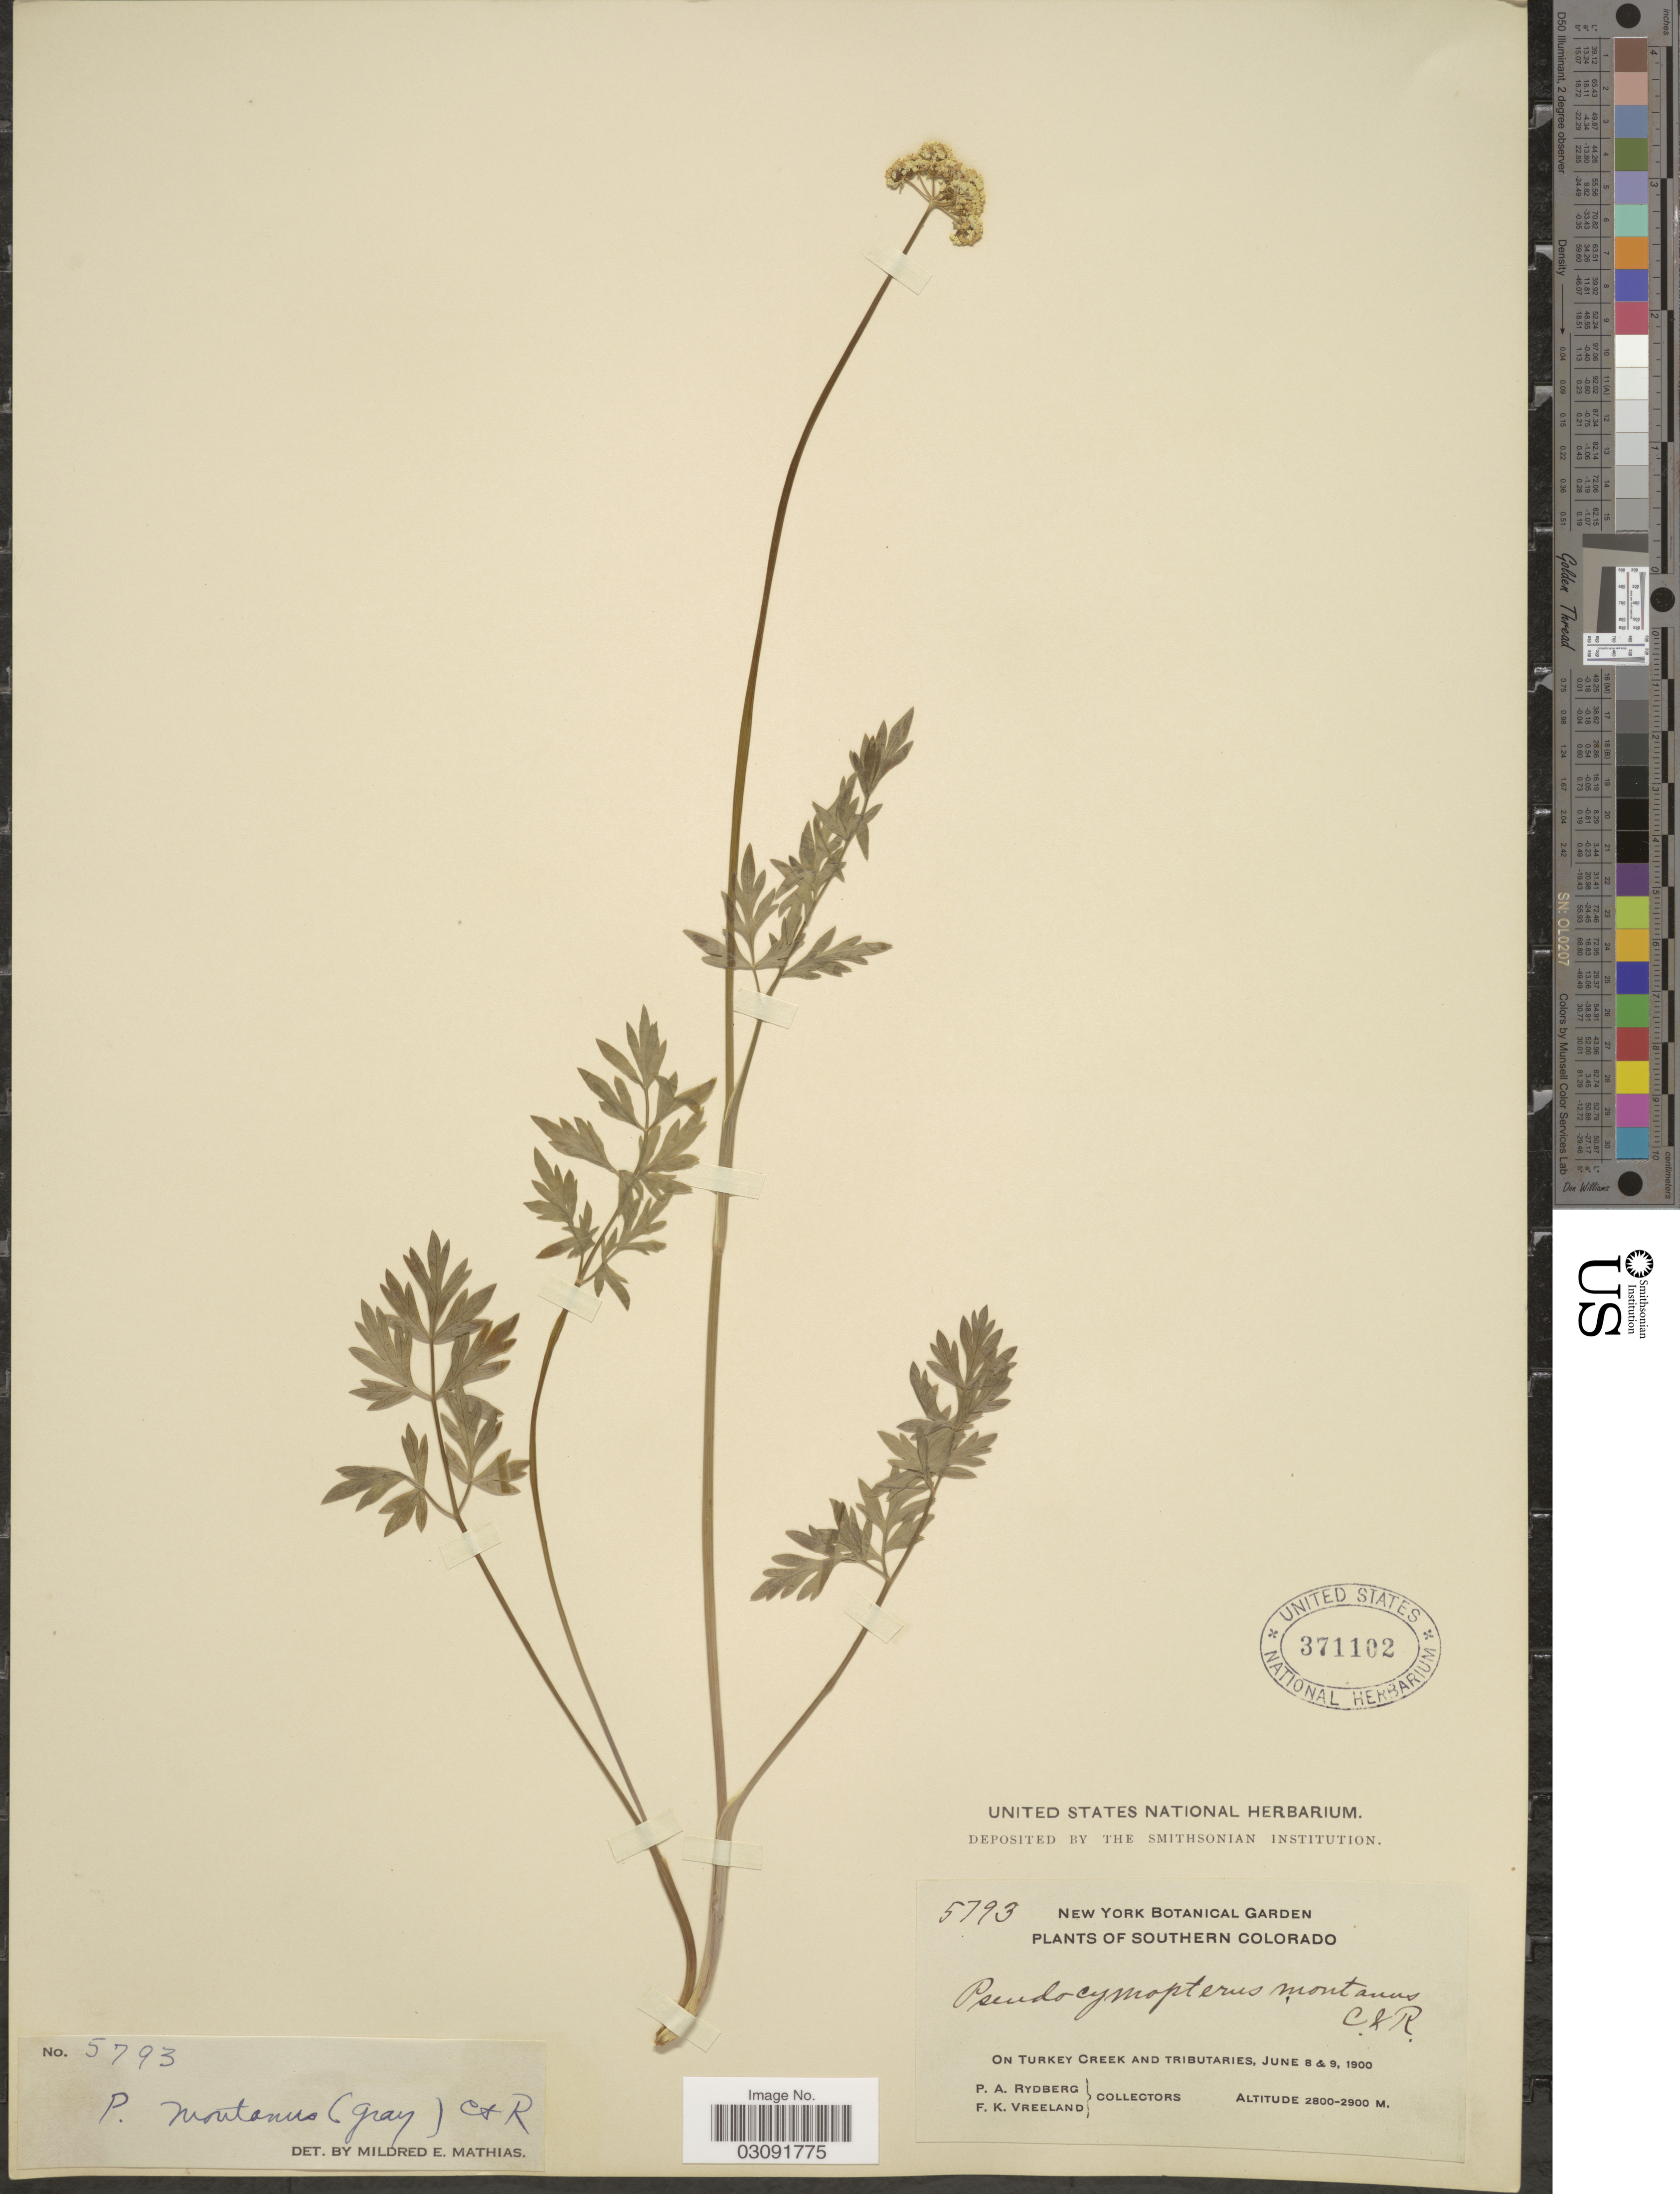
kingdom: Plantae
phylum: Tracheophyta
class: Magnoliopsida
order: Apiales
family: Apiaceae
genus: Pseudocymopterus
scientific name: Pseudocymopterus montanus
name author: (A. Gray) J.M. Coult. & Rose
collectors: P. A. Rydberg & F. Vreeland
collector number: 5793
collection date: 1900-06-08/1900-06-09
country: United States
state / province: Colorado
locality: Southern Colorado, On Turkey Creek and Tributaries.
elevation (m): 2800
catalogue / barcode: US 371102